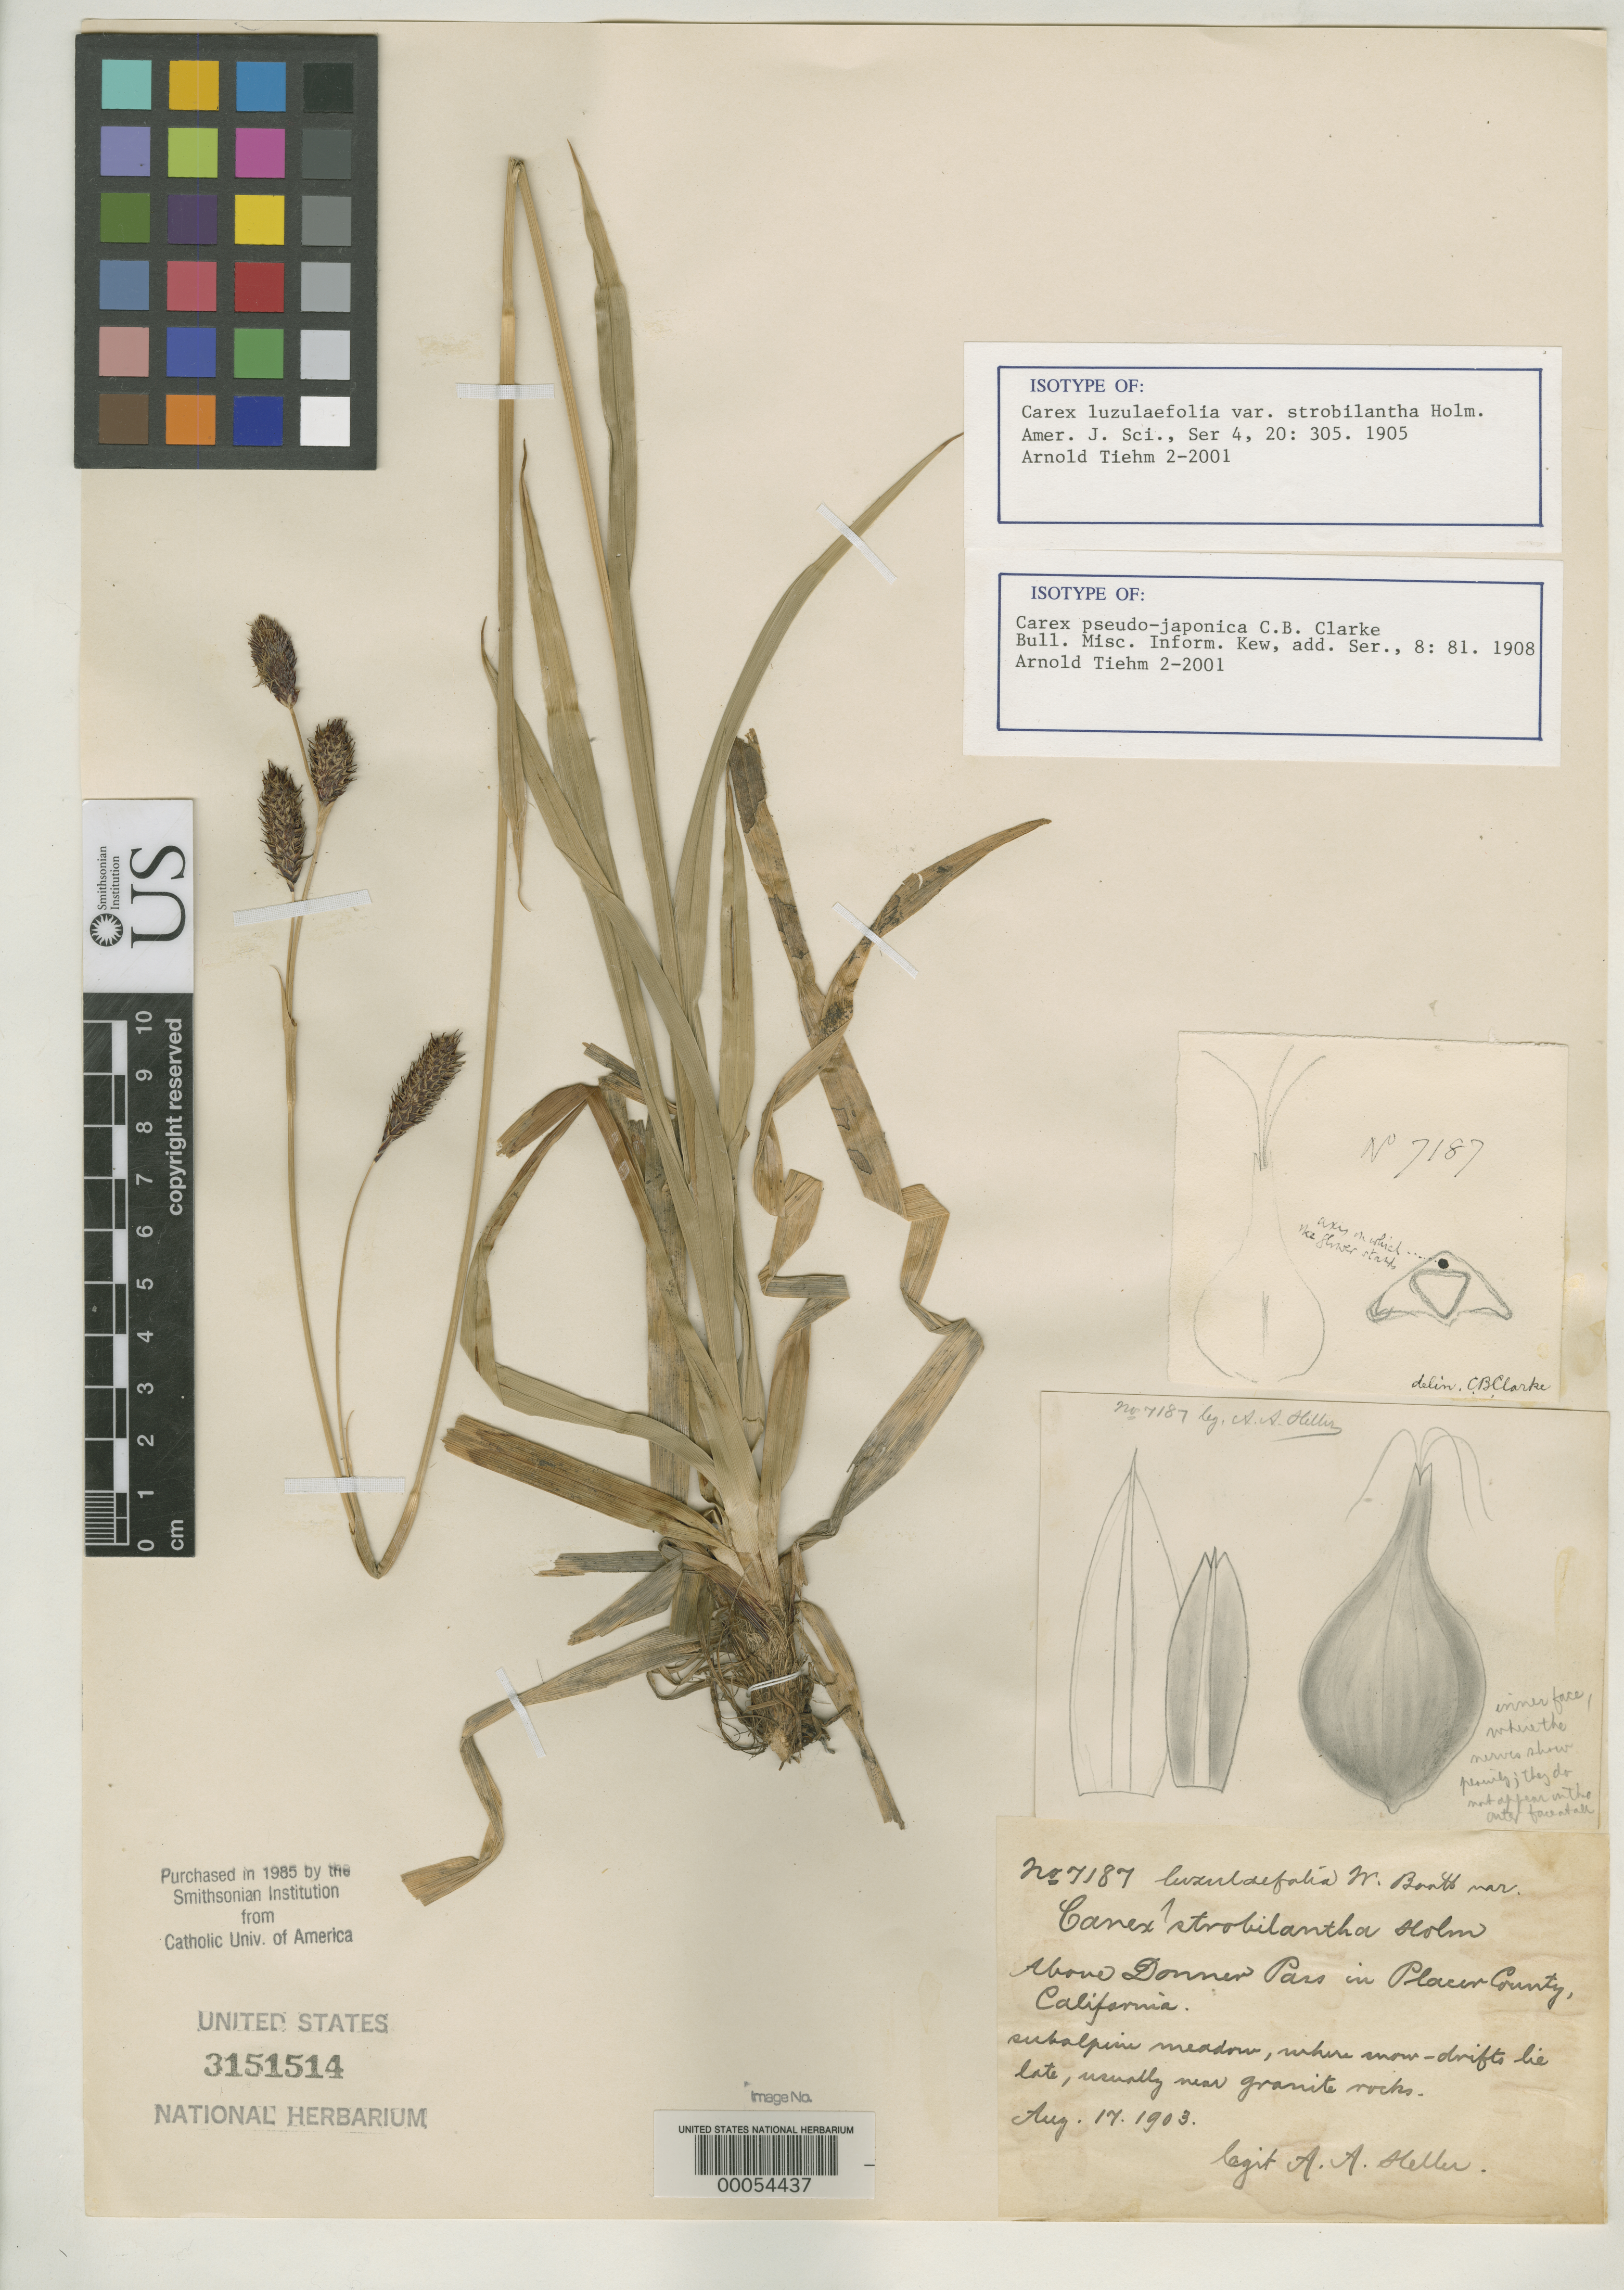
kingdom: Plantae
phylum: Tracheophyta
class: Liliopsida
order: Poales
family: Cyperaceae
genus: Carex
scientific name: Carex luzulifolia var. strobilantha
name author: Holm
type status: Isotype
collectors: A. A. Heller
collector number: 7187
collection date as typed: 17 Aug 1903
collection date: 1903-08-17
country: United States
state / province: California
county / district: Placer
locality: Above Donner Pass.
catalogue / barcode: US 3151514